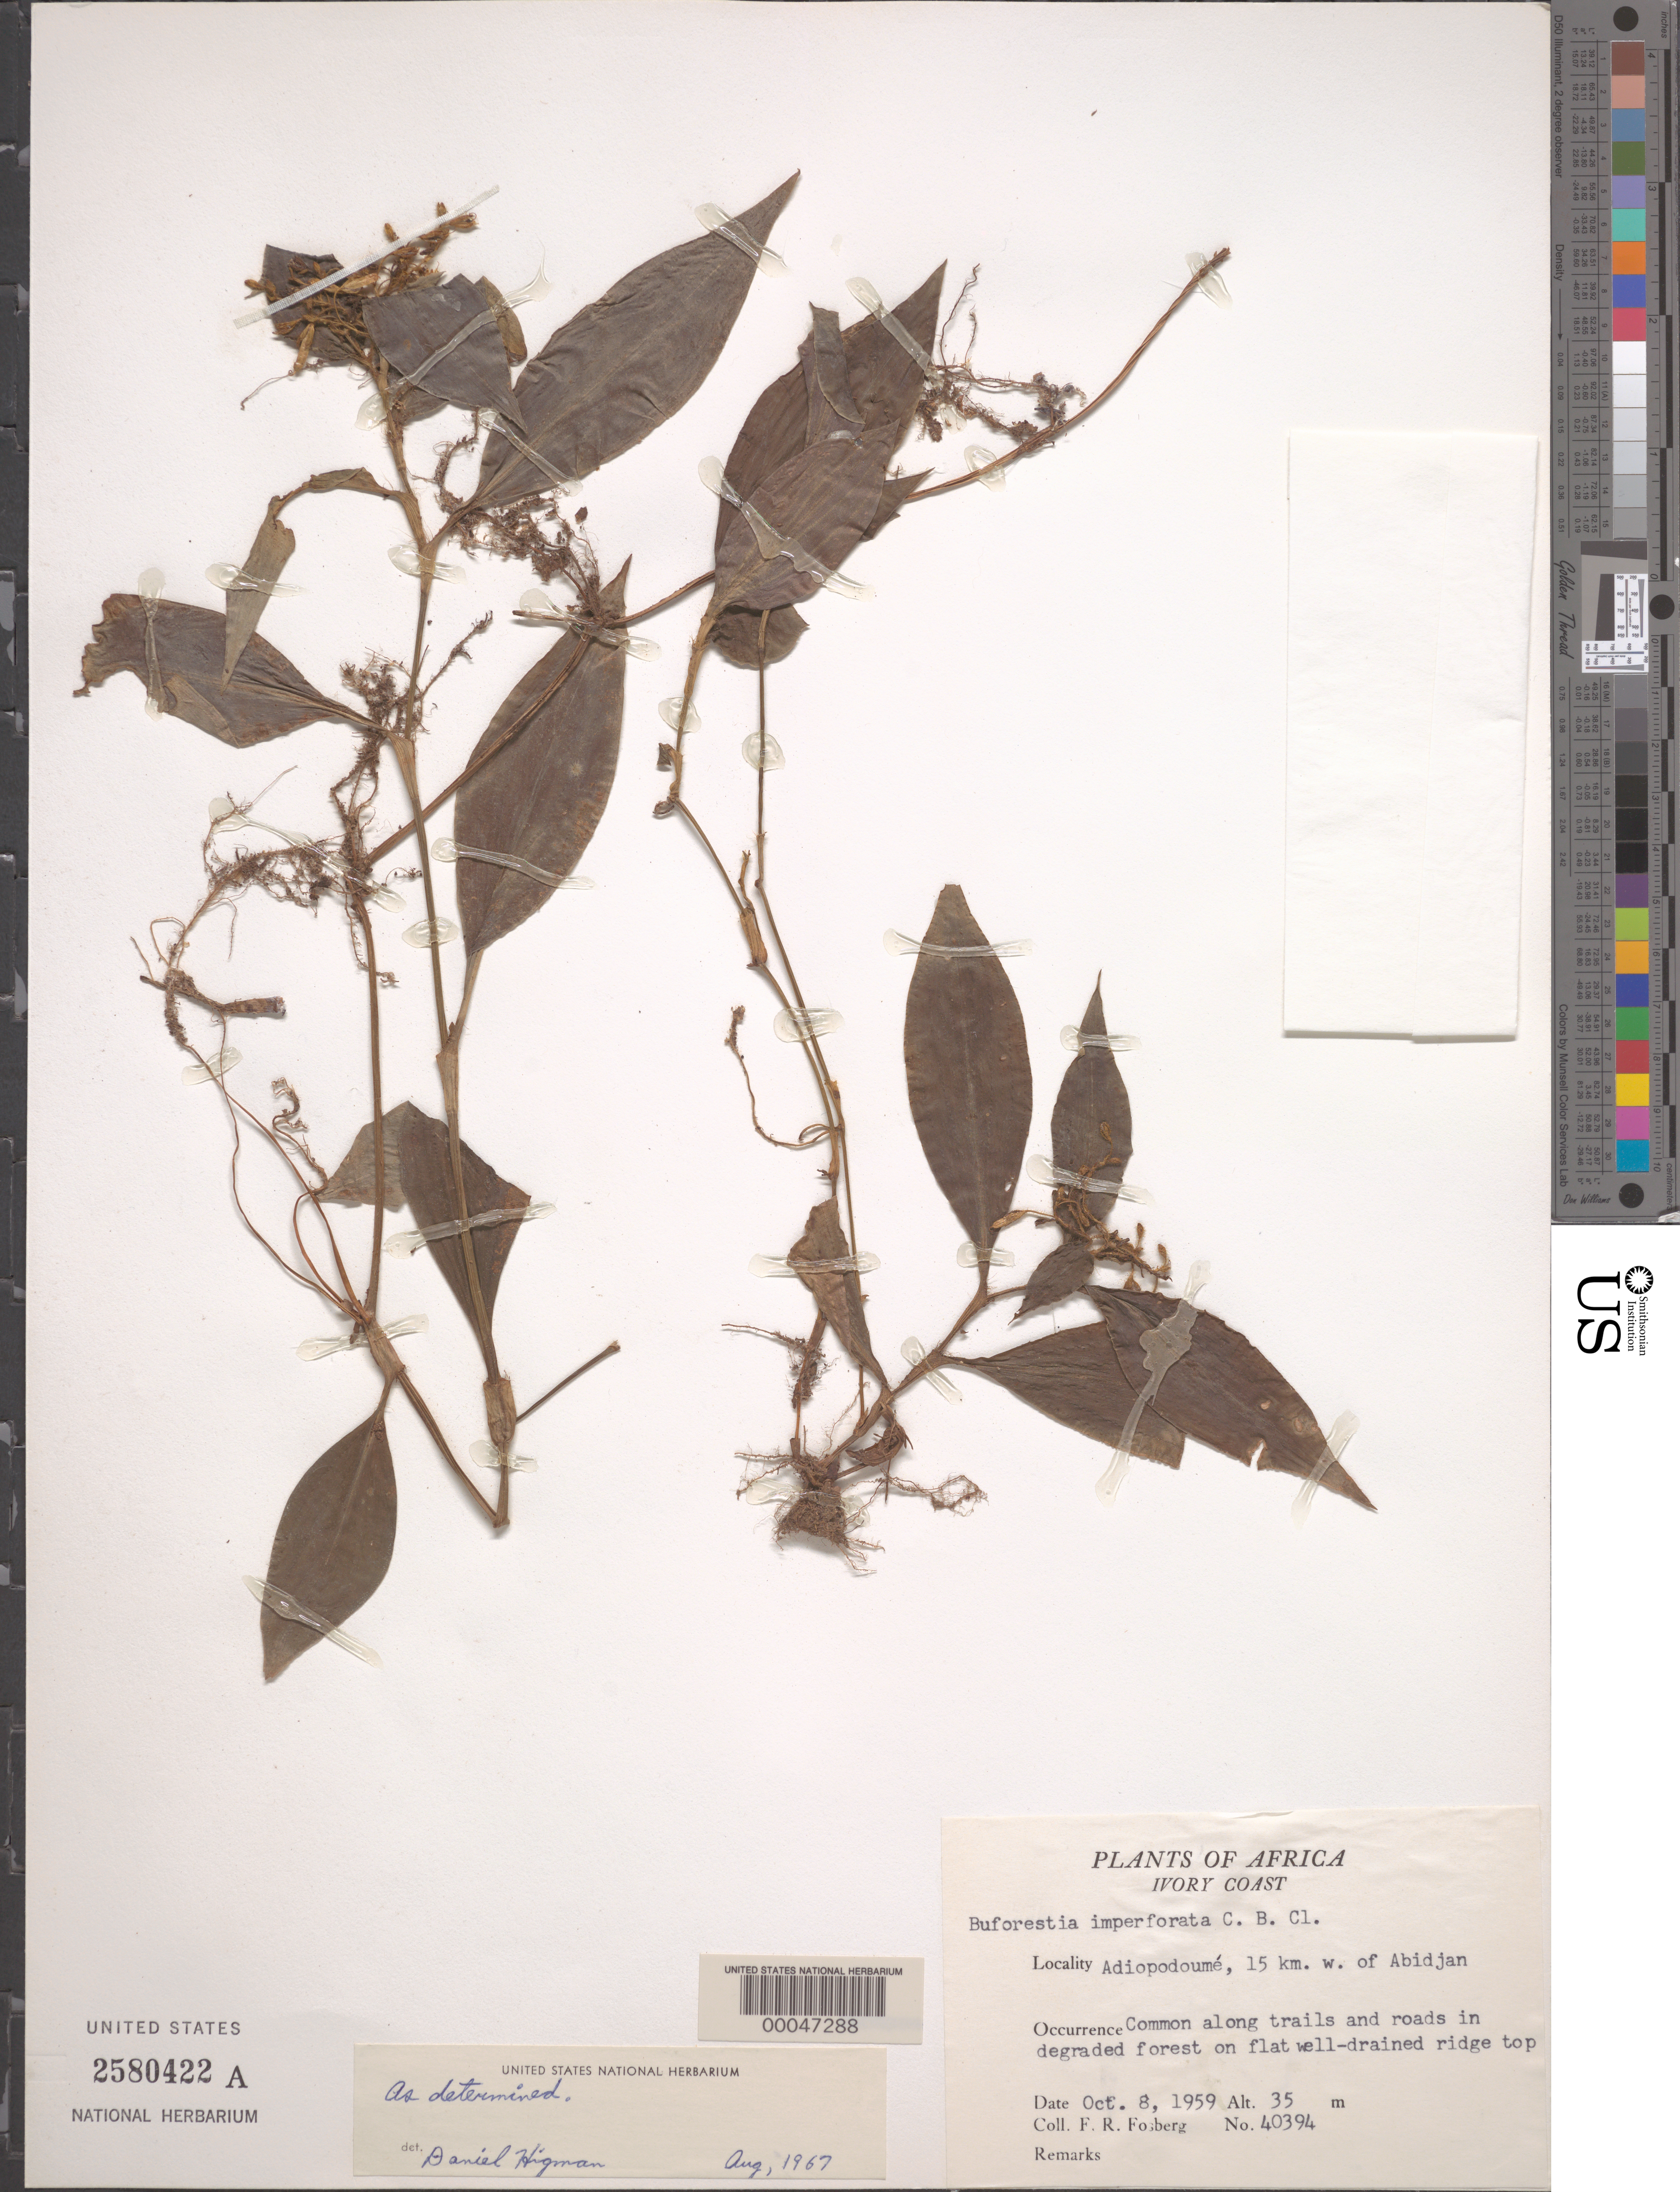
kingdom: Plantae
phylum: Tracheophyta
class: Liliopsida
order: Commelinales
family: Commelinaceae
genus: Stanfieldiella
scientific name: Stanfieldiella imperforata var. imperforata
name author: (C.B. Clarke) Brenan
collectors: F. R. Fosberg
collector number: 40394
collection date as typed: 08 Oct 1959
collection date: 1959-10-08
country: Ivory Coast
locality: Adiopodoume, W of Abidjan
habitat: Trailside; degraded, well drained forest ridge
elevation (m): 35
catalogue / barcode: US 2580422A